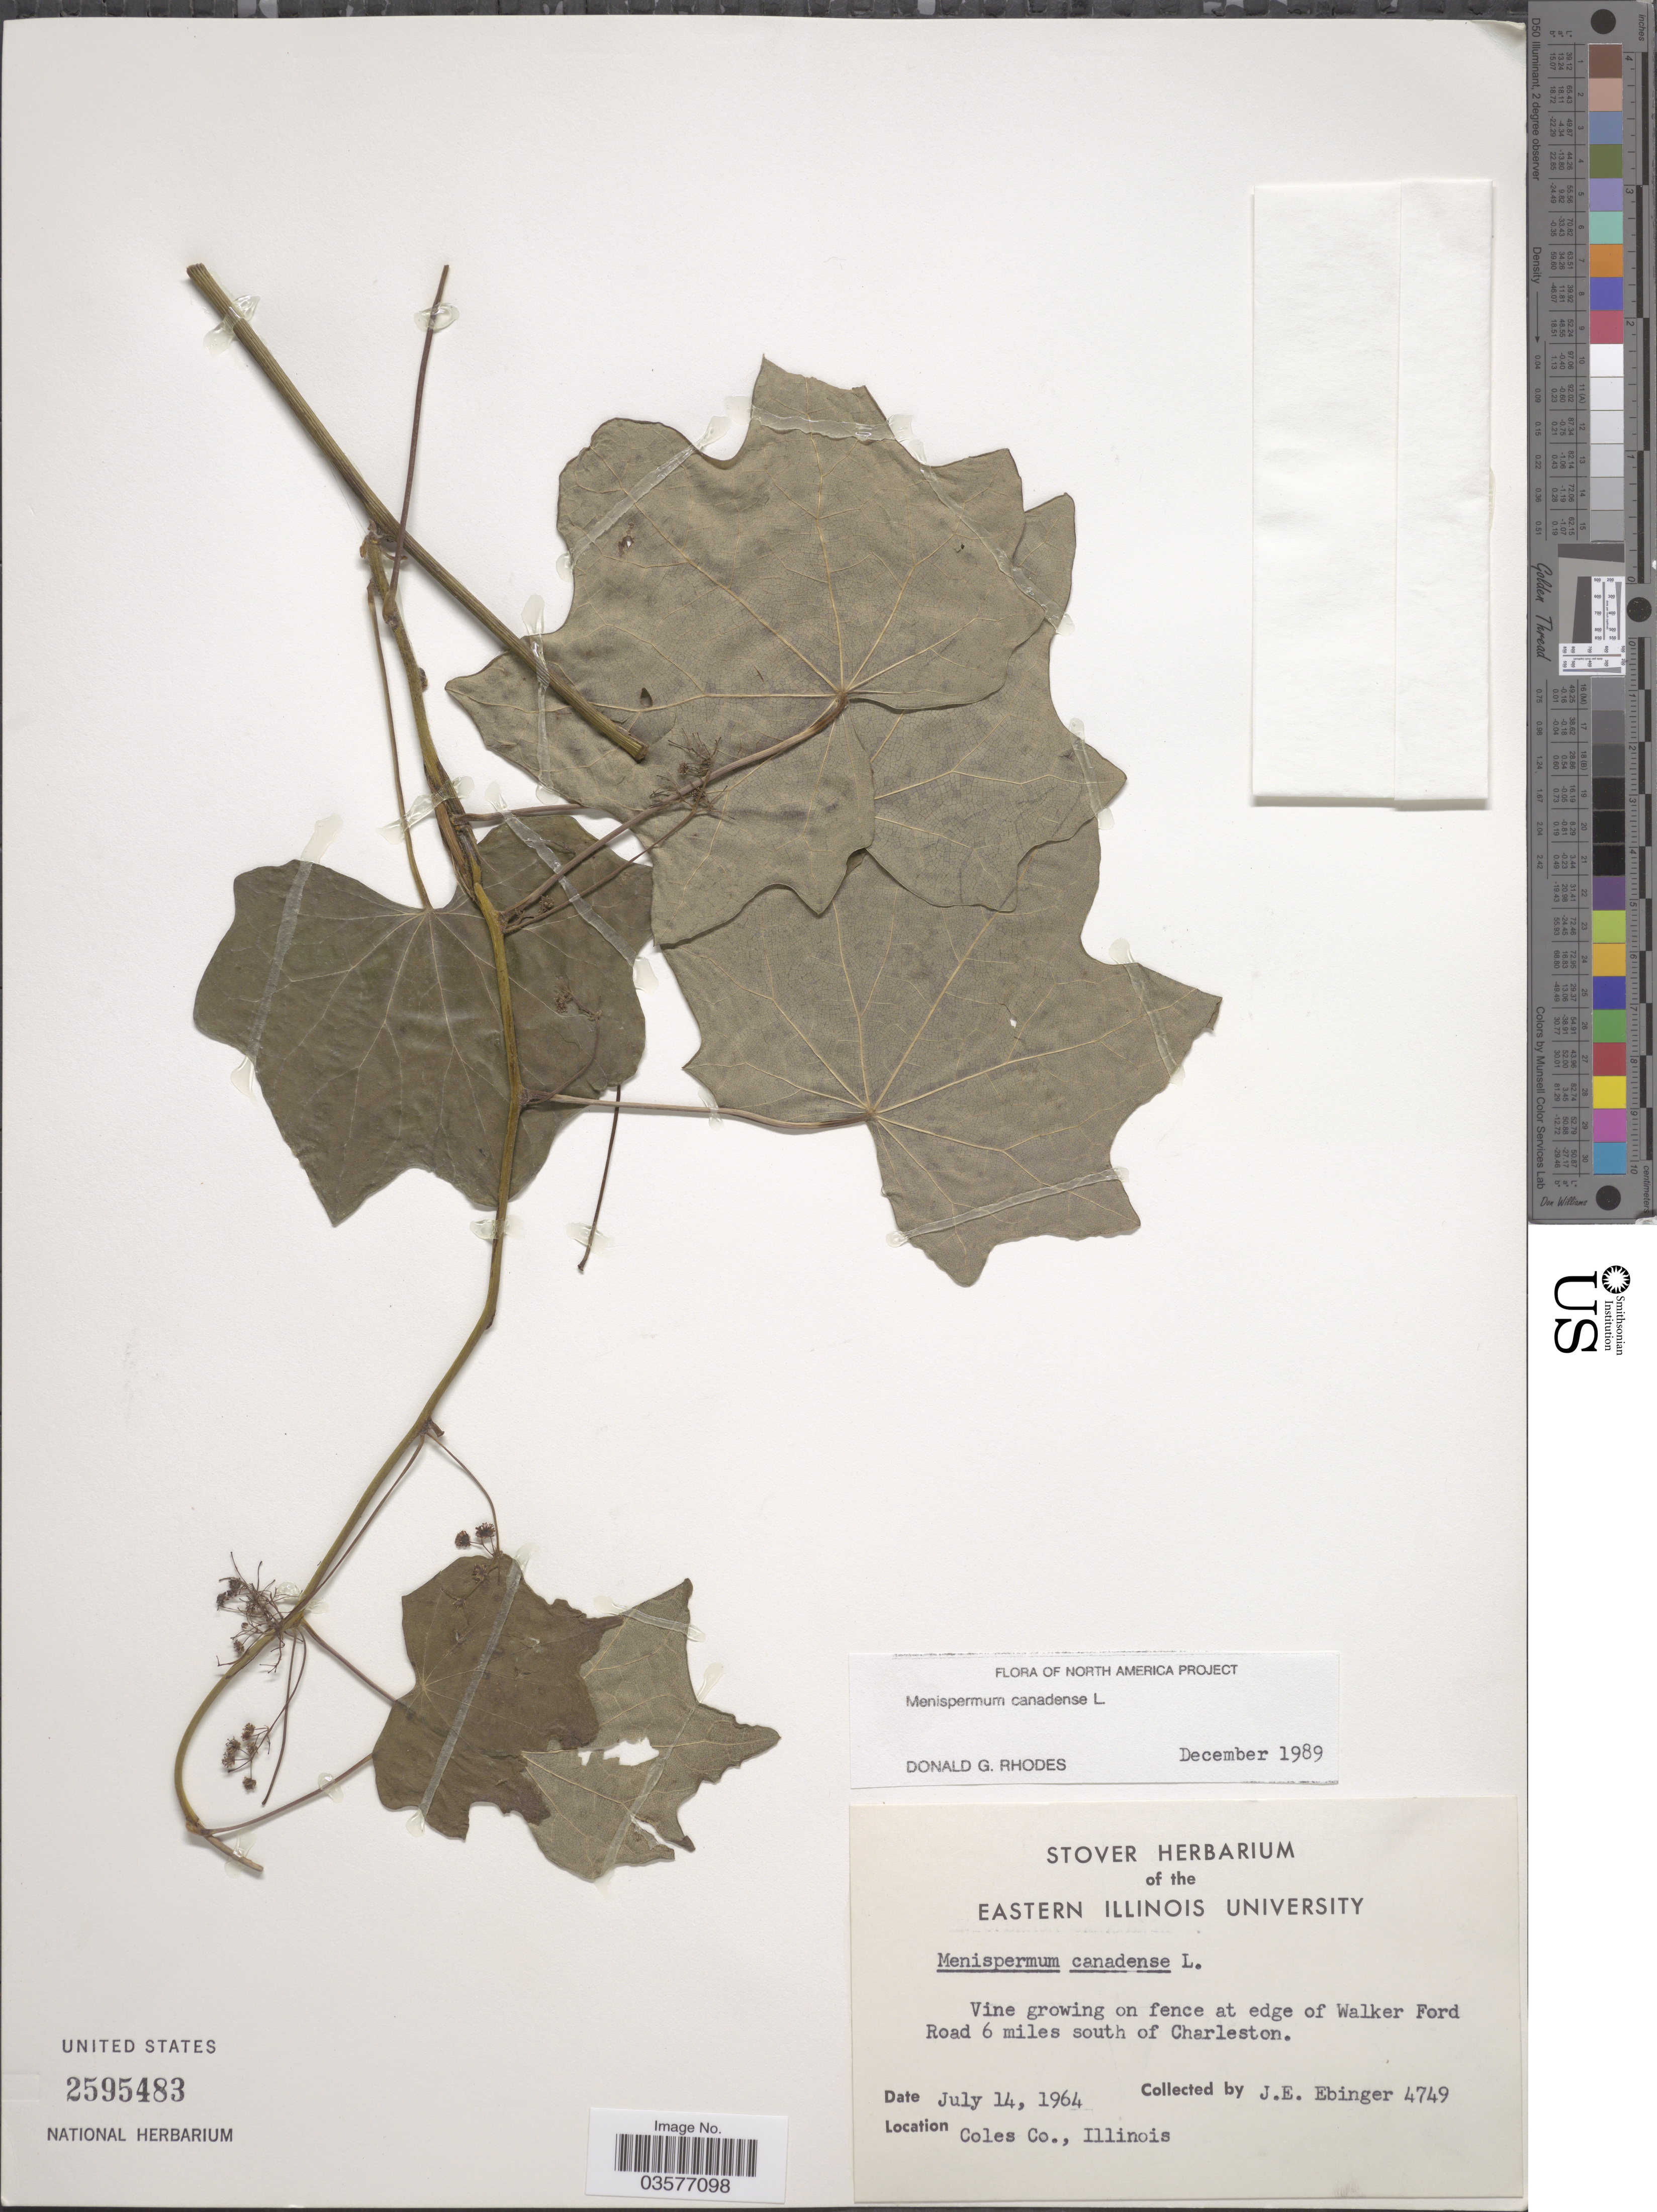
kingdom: Plantae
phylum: Tracheophyta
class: Magnoliopsida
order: Ranunculales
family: Menispermaceae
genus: Menispermum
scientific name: Menispermum canadense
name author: L.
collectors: J. Ebinger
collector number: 4749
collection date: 1964-07-14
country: United States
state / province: Illinois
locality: At edge of Walker Ford. Road 6 miles south of Charleston. Coles Co.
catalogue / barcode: US 2595483